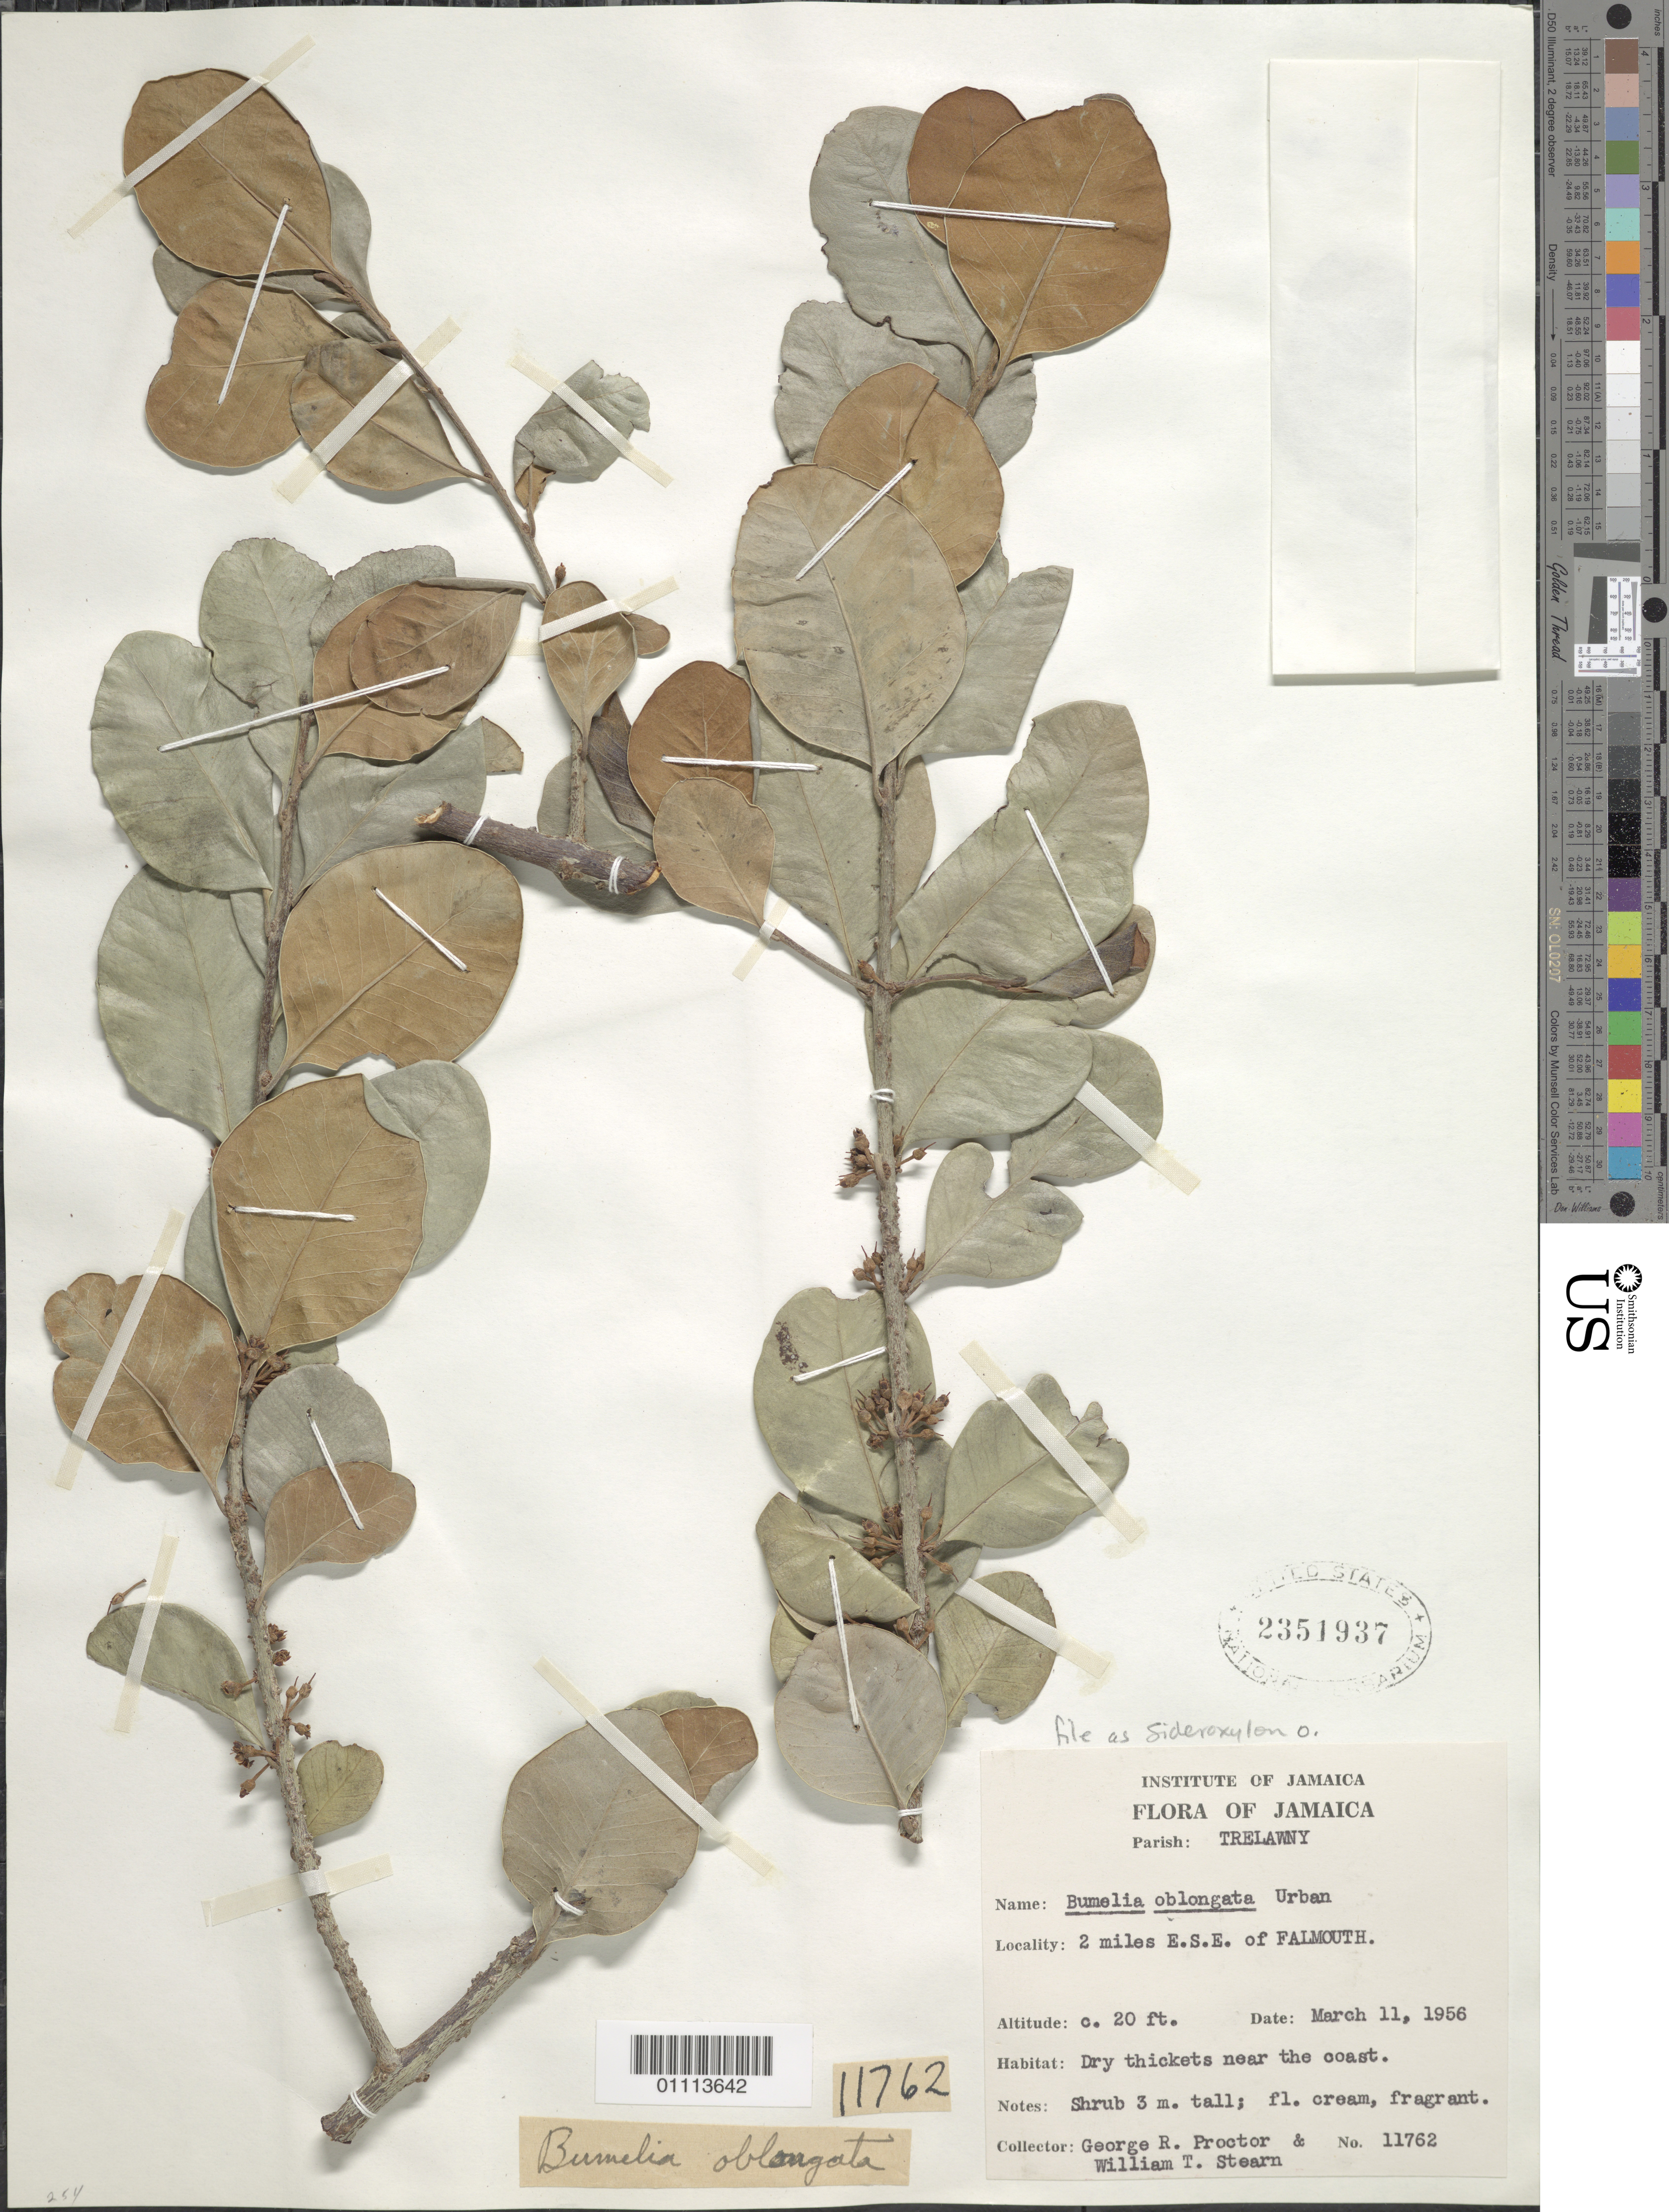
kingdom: Plantae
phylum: Tracheophyta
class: Magnoliopsida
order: Ericales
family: Sapotaceae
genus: Sideroxylon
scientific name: Sideroxylon americanum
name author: (Mill.) T.D. Penn.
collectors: G. R. Proctor & W. T. Stearn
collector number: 11762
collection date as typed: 11 Mar 1956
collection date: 1956-03-11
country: Jamaica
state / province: Trelawny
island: Jamaica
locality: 2 miles E.S.E. of Falmouth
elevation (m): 6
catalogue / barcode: US 2351937